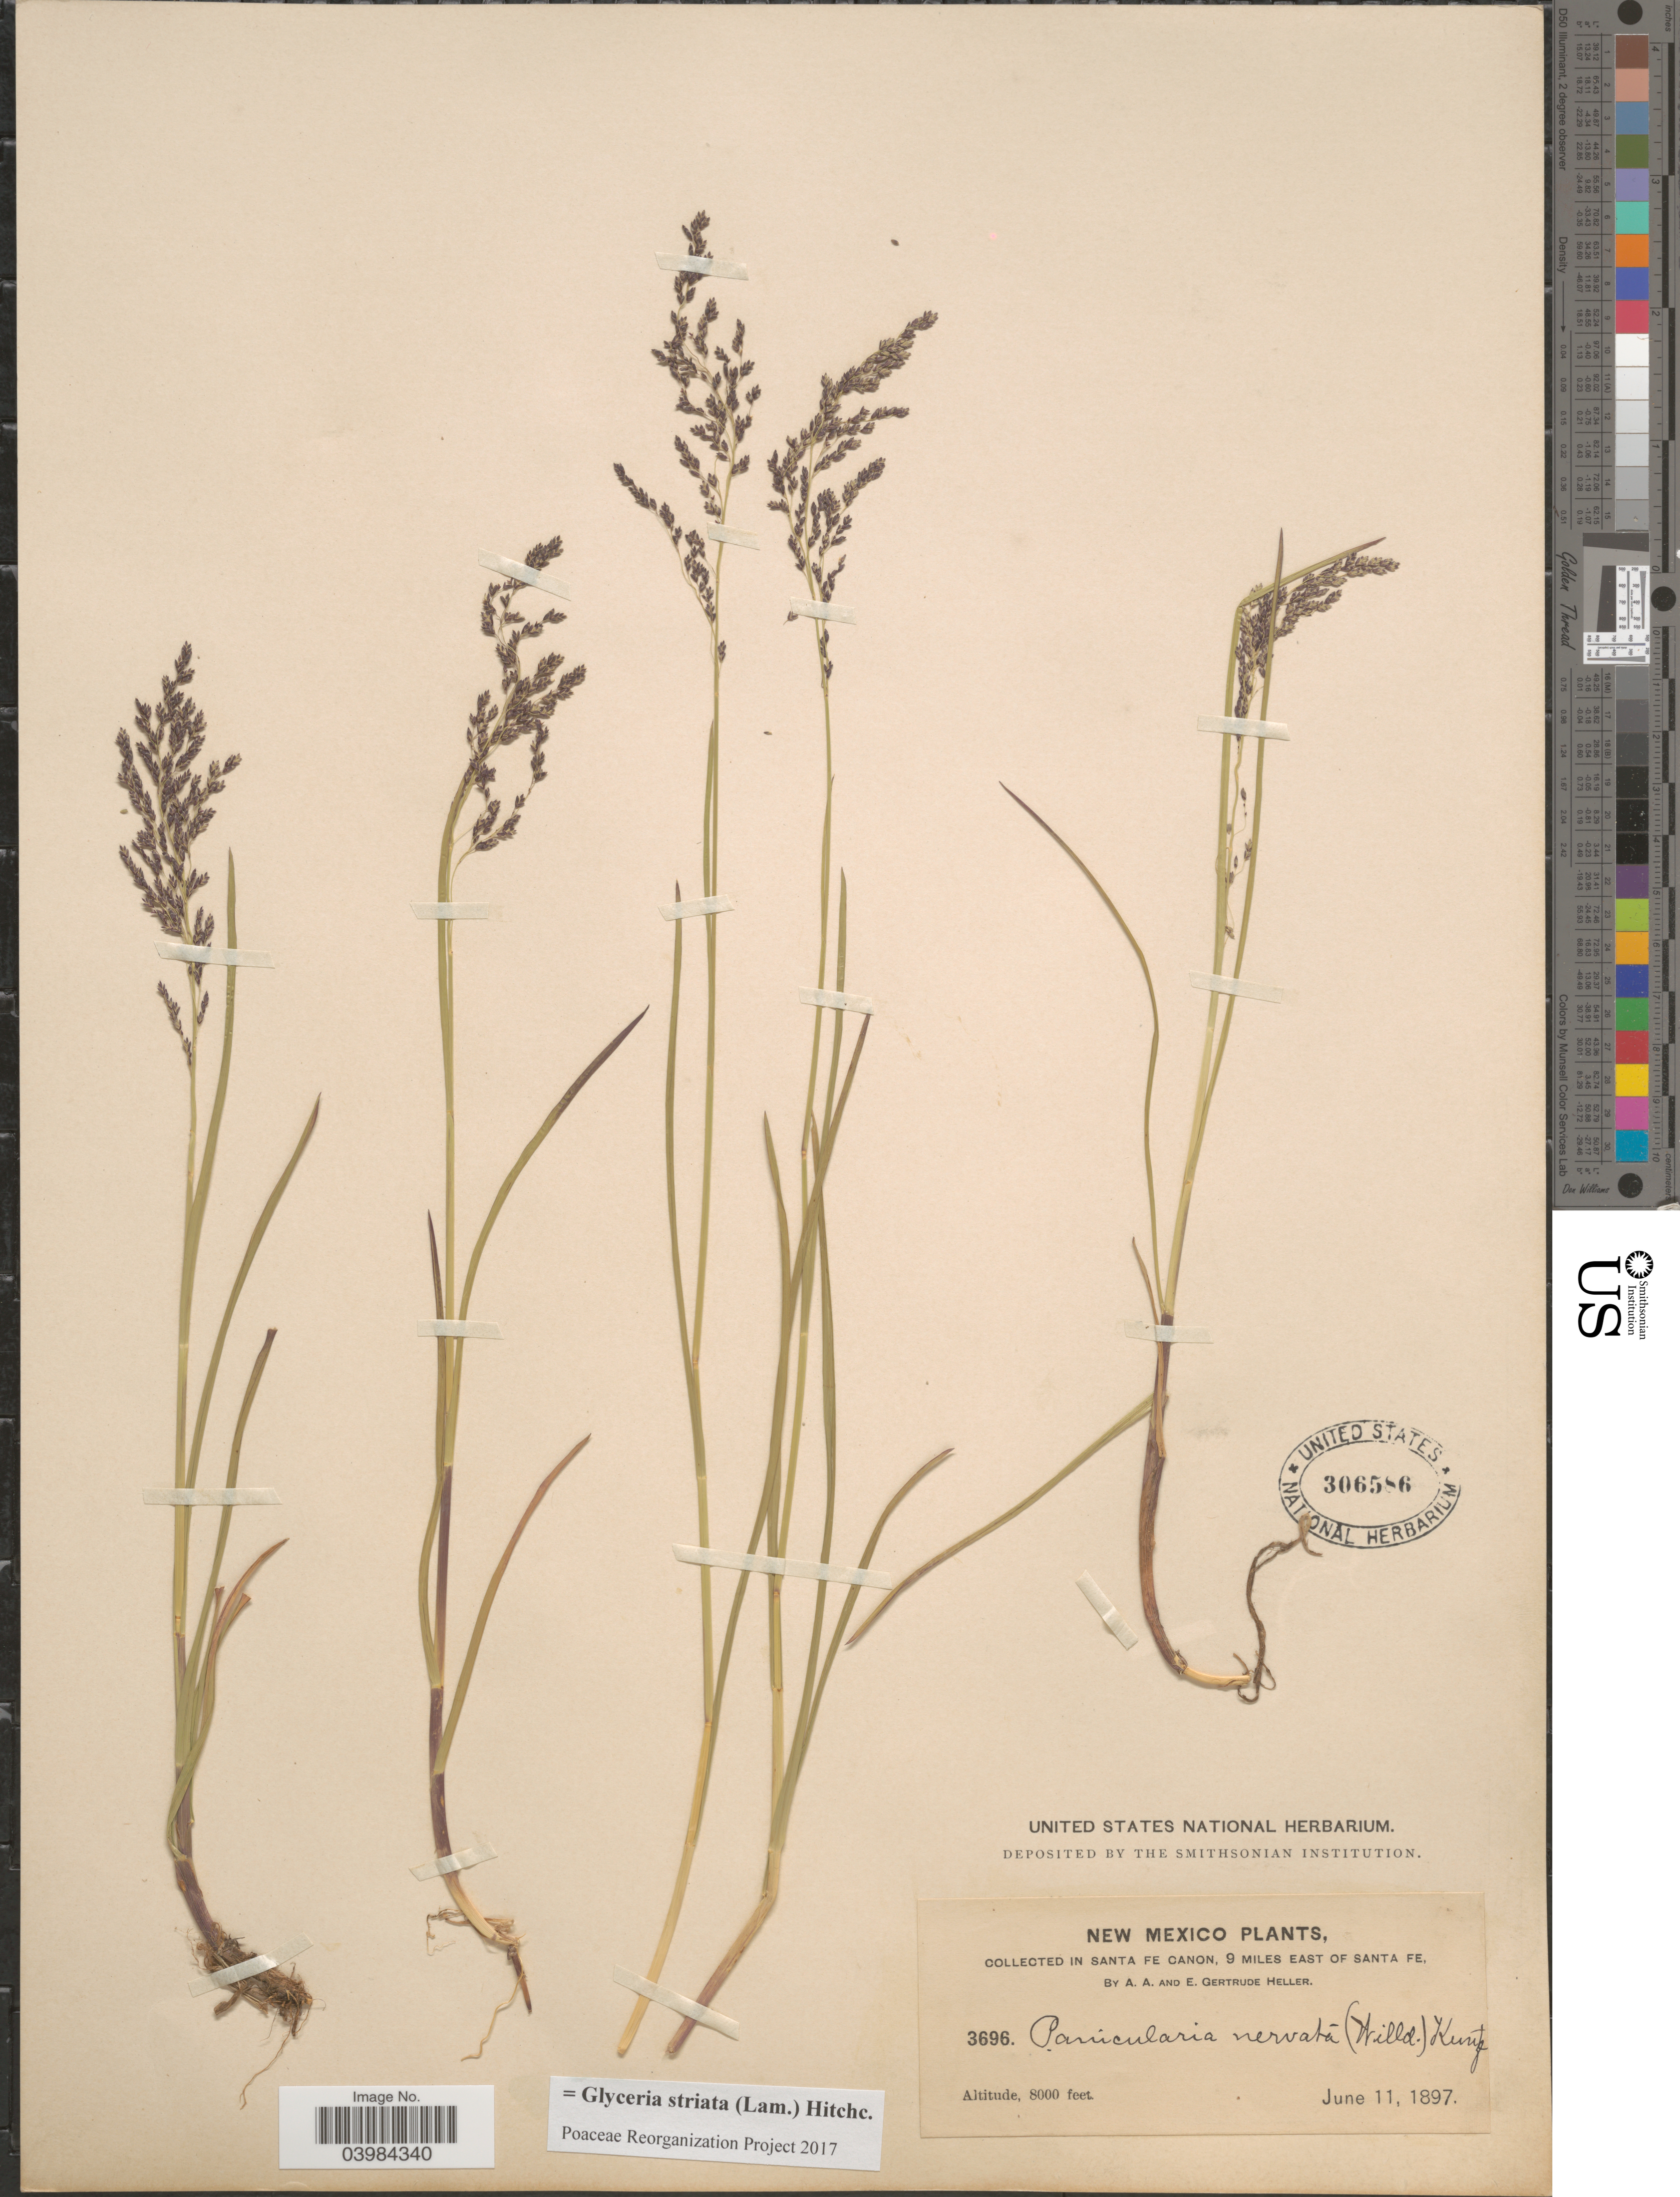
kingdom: Plantae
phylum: Tracheophyta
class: Liliopsida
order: Poales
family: Poaceae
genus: Glyceria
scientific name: Glyceria striata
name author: (Lam.) Hitchc.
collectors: A. A. Heller & E. G. Heller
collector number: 3696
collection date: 1897-06-11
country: United States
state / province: New Mexico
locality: In Santa Fe Canon, 9 miles East of Santa Fe.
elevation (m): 2438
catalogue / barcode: US 306586